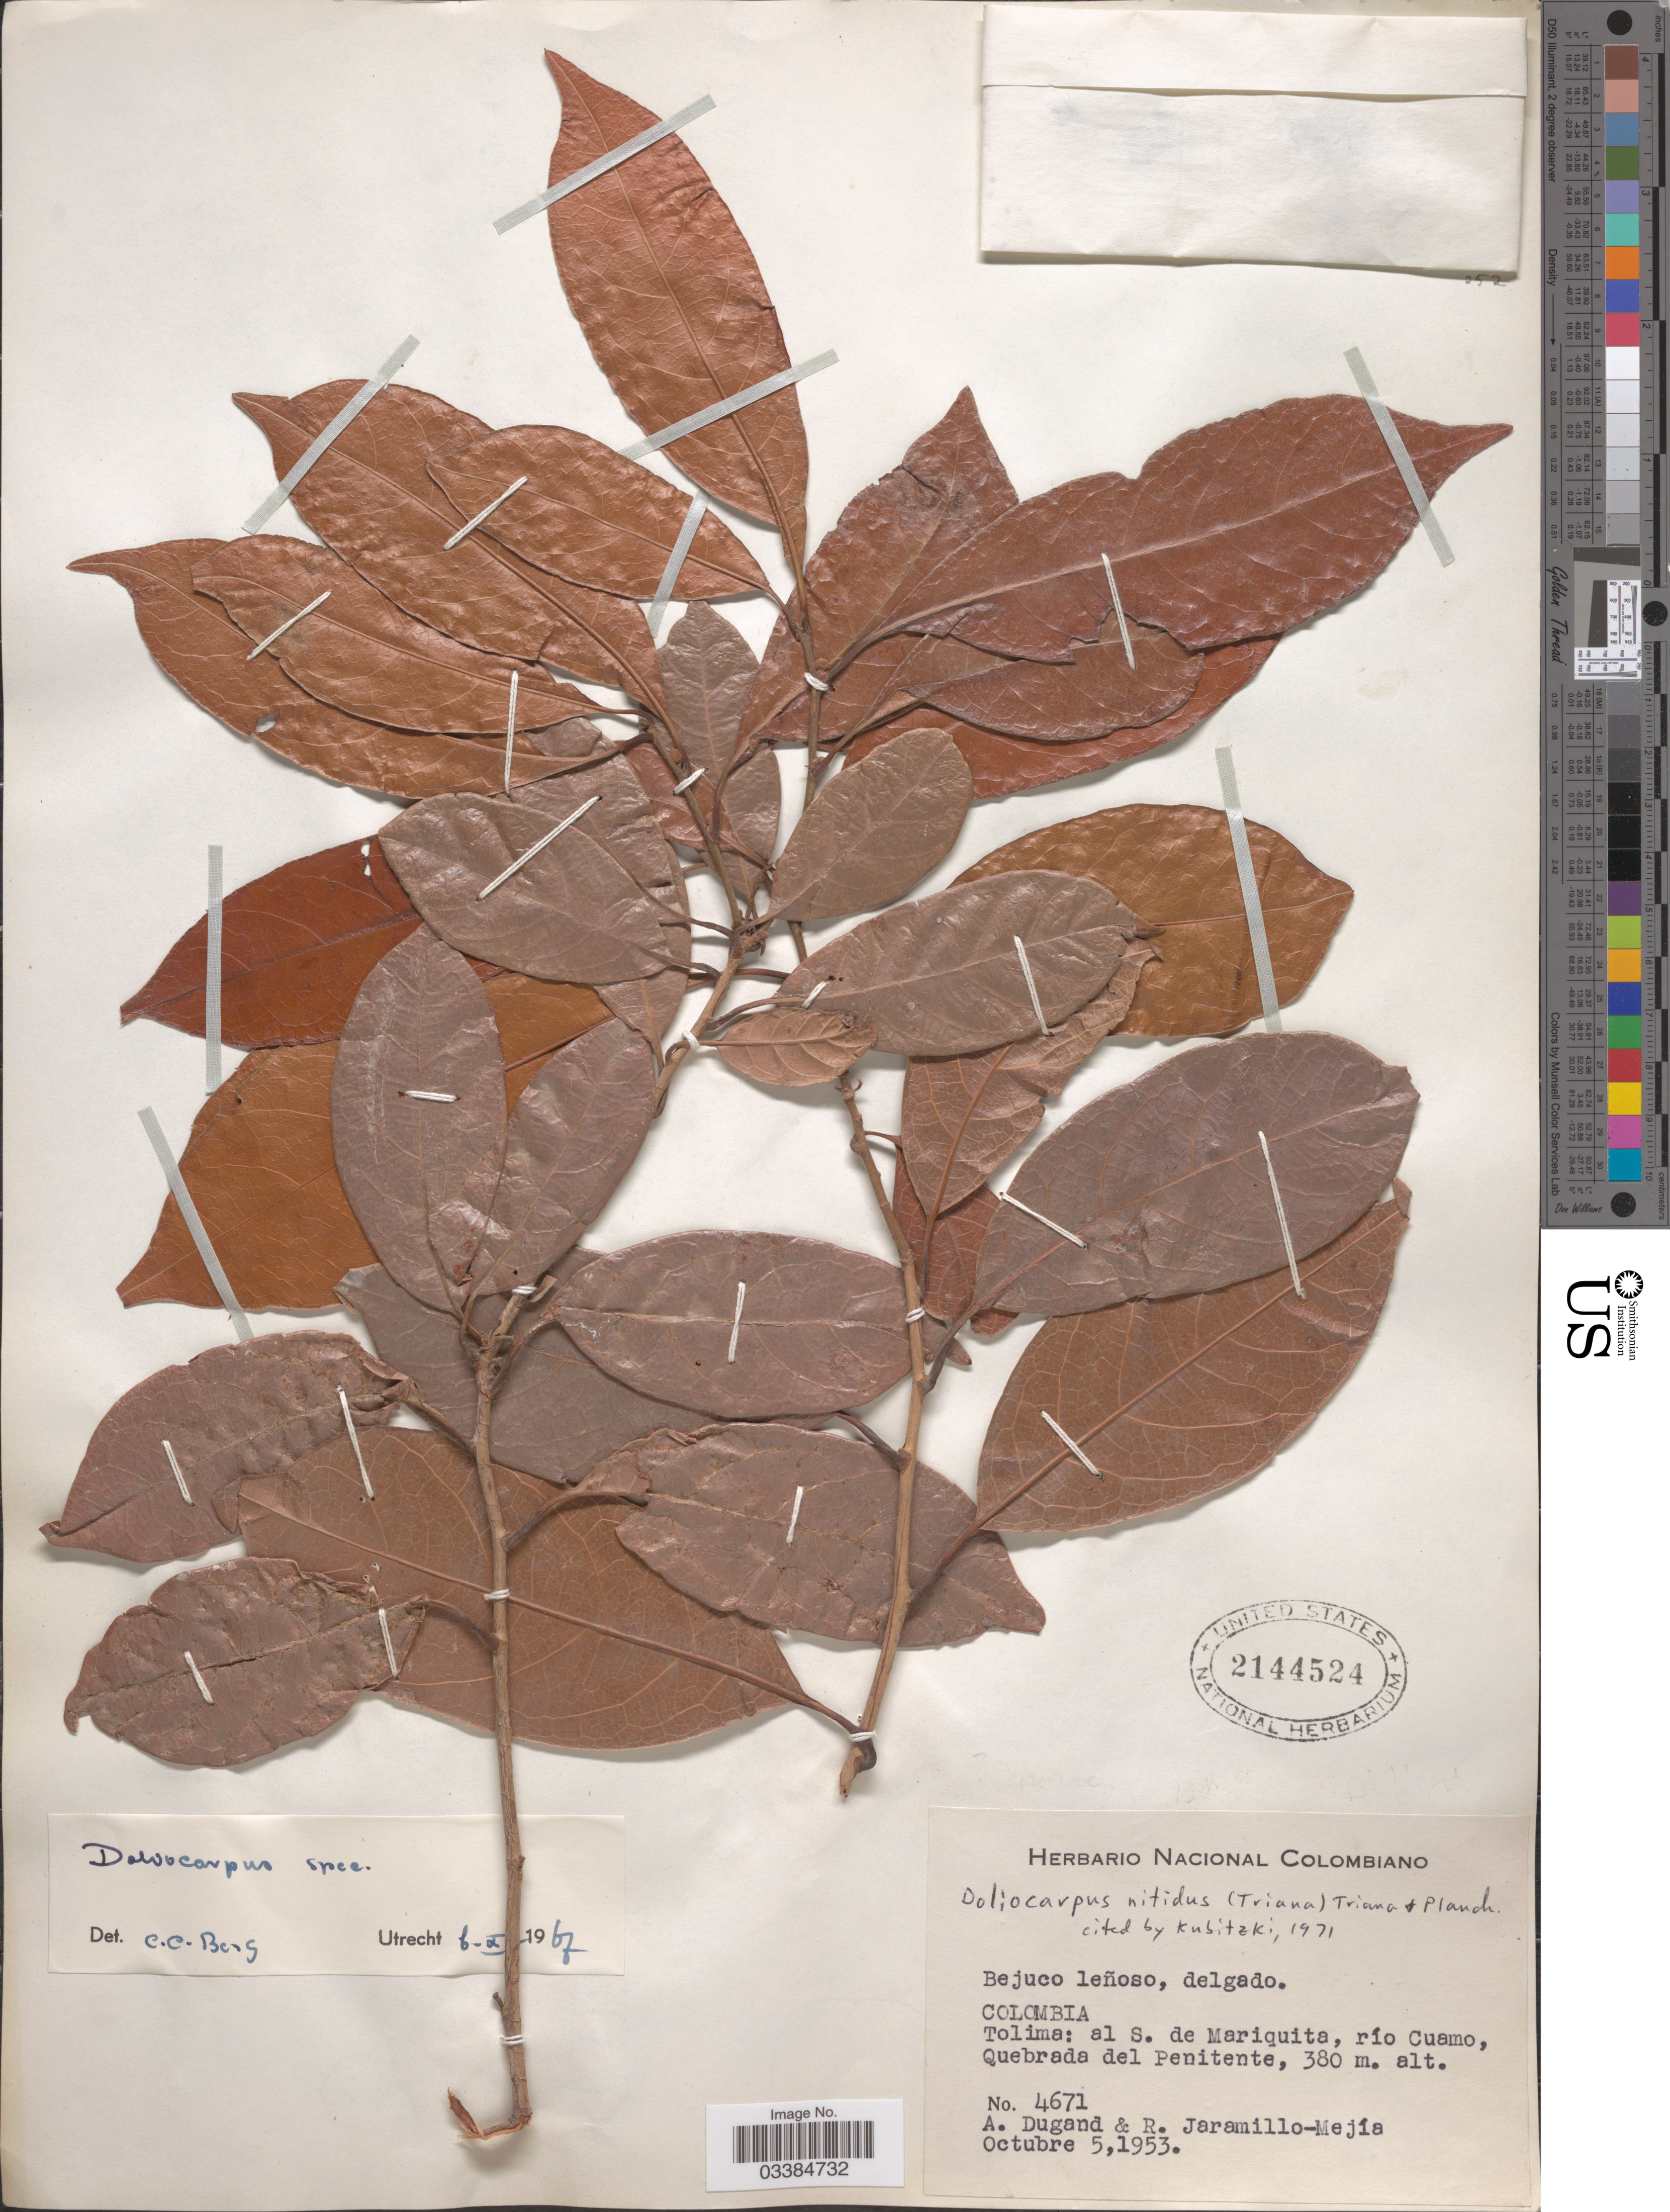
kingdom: Plantae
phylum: Tracheophyta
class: Magnoliopsida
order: Dilleniales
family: Dilleniaceae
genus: Doliocarpus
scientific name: Doliocarpus nitidus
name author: (Triana) Triana & Planch.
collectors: A. Dugand & R. Jaramillo M.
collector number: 4671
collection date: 1953-10-05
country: Colombia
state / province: Tolima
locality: Al S. de Mariquita, río Cuamo, Quebrada del Penitente.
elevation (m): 380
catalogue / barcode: US 2144524